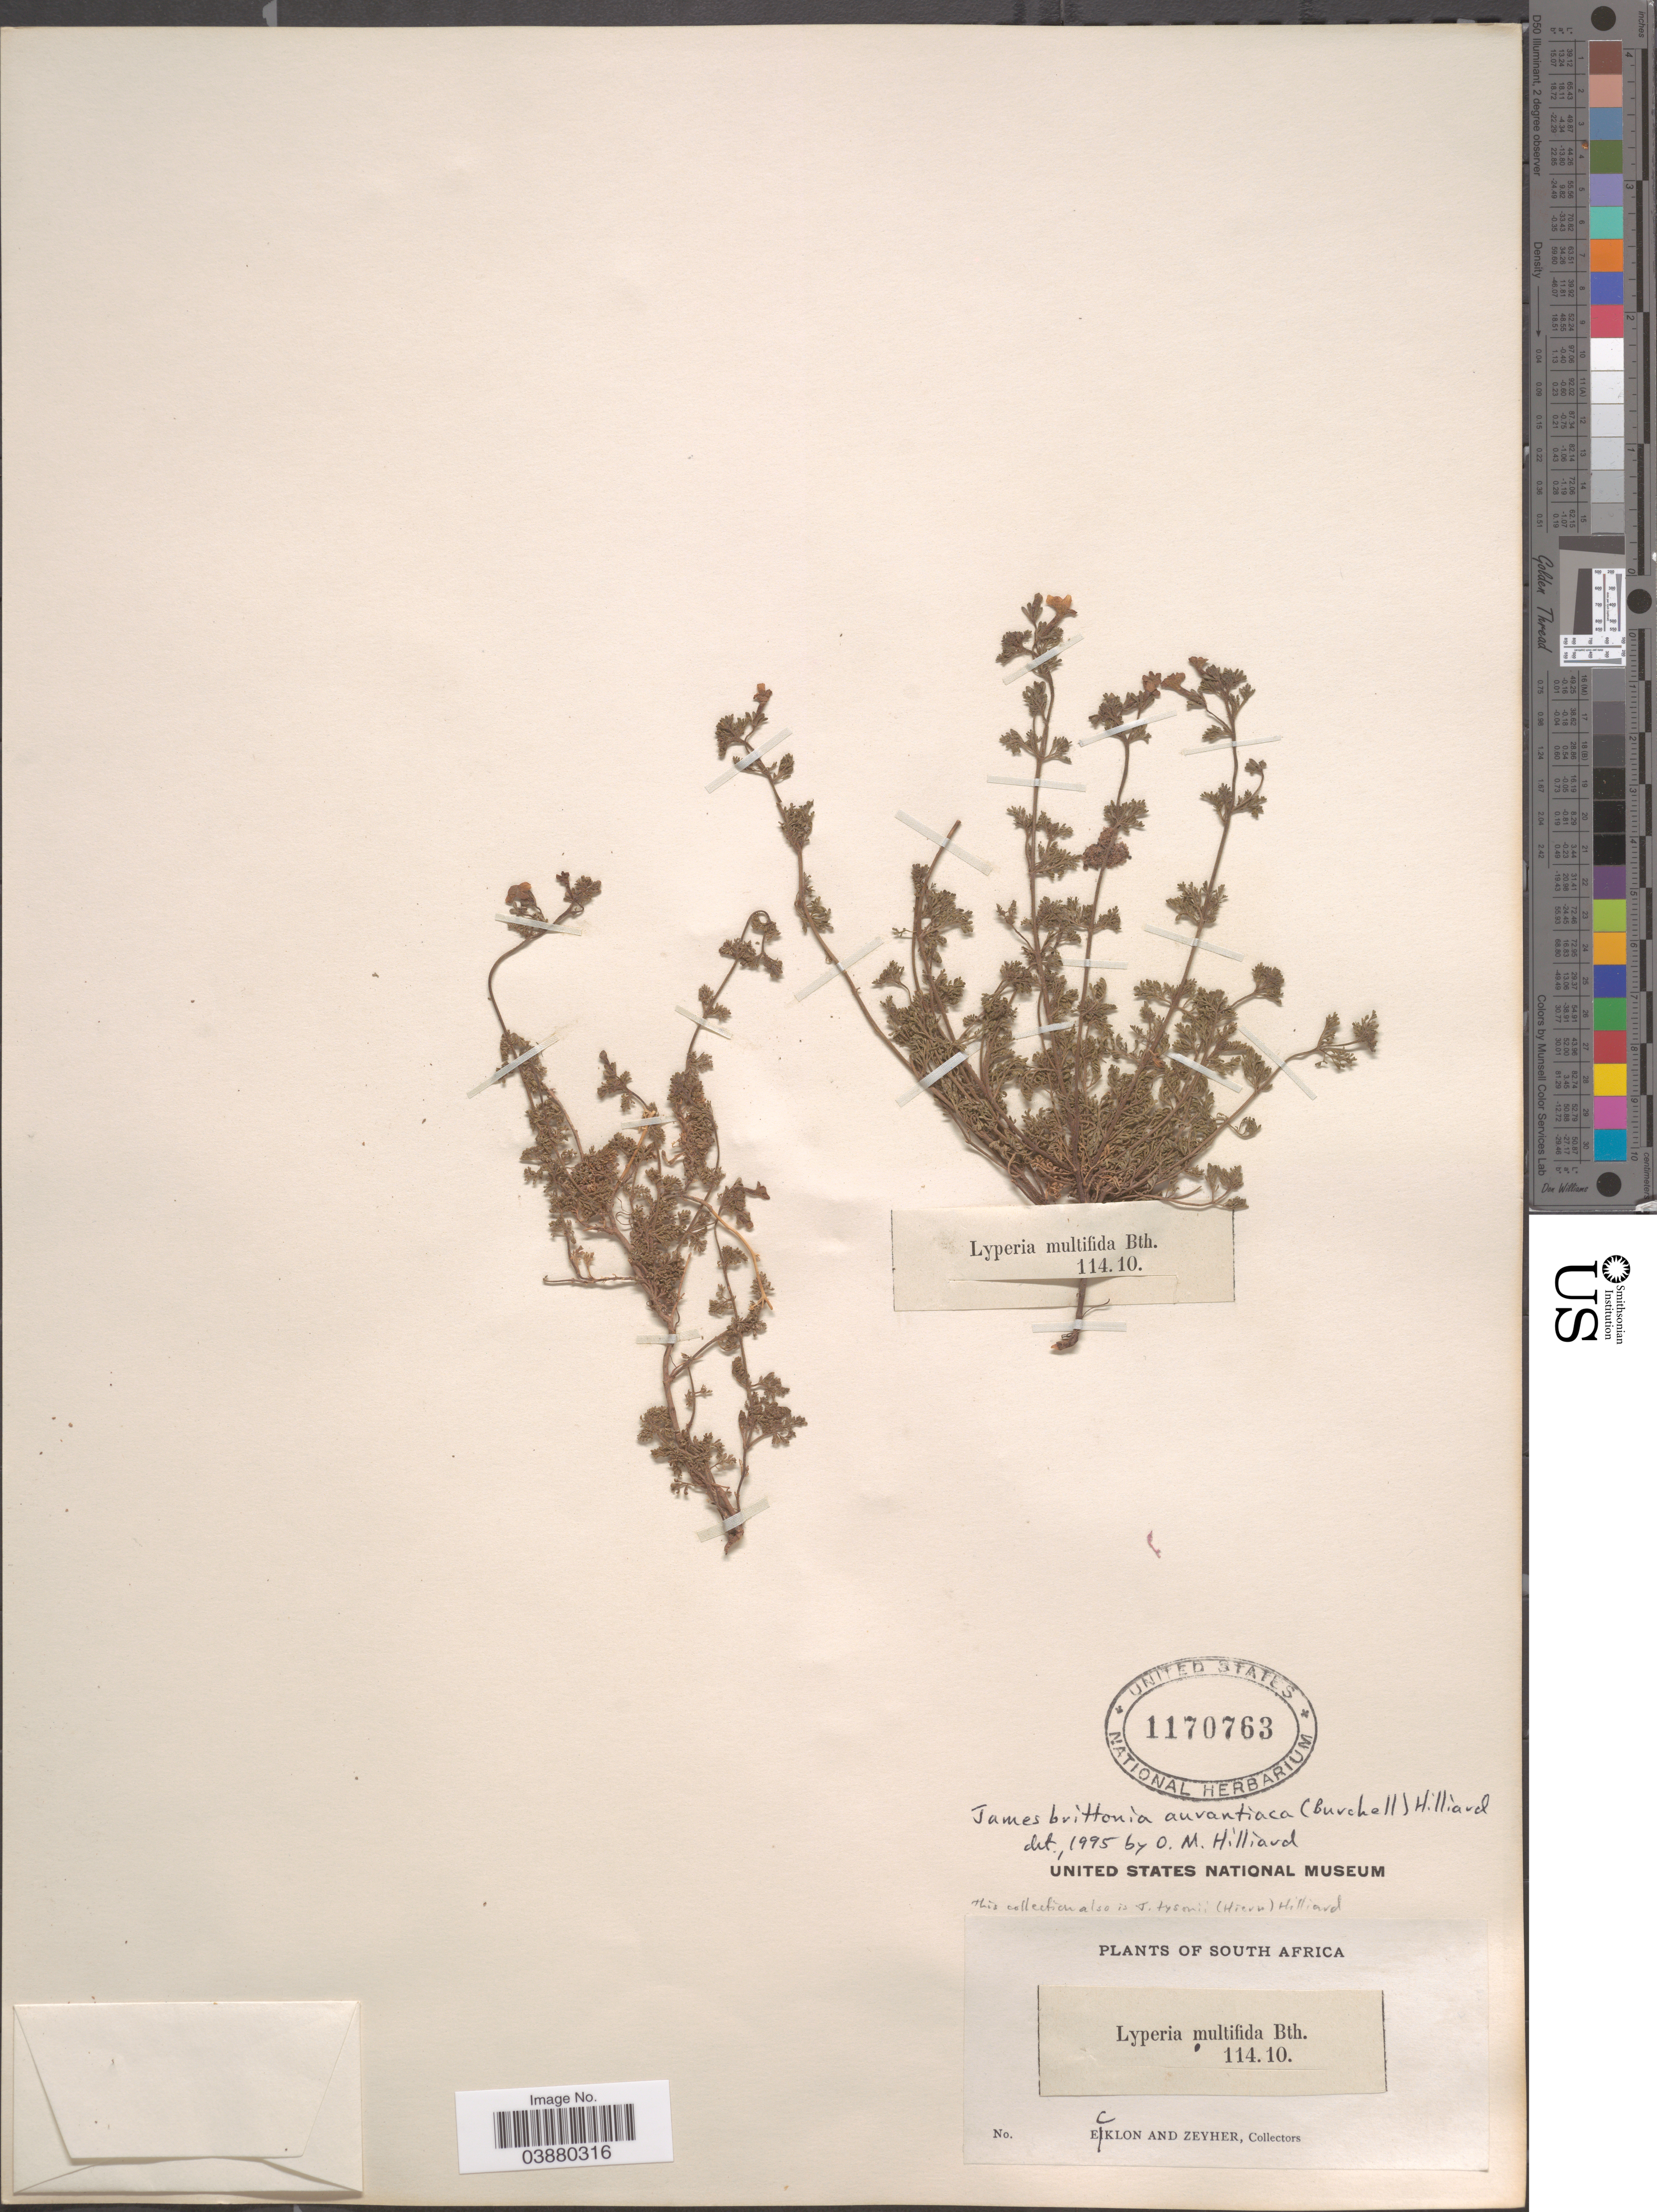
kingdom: Plantae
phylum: Tracheophyta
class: Magnoliopsida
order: Lamiales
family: Scrophulariaceae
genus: Jamesbrittenia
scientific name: Jamesbrittenia aurantiaca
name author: (Burch.) Hilliard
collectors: -. Ecklon & -. Zeyher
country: South Africa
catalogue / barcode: US 1170763